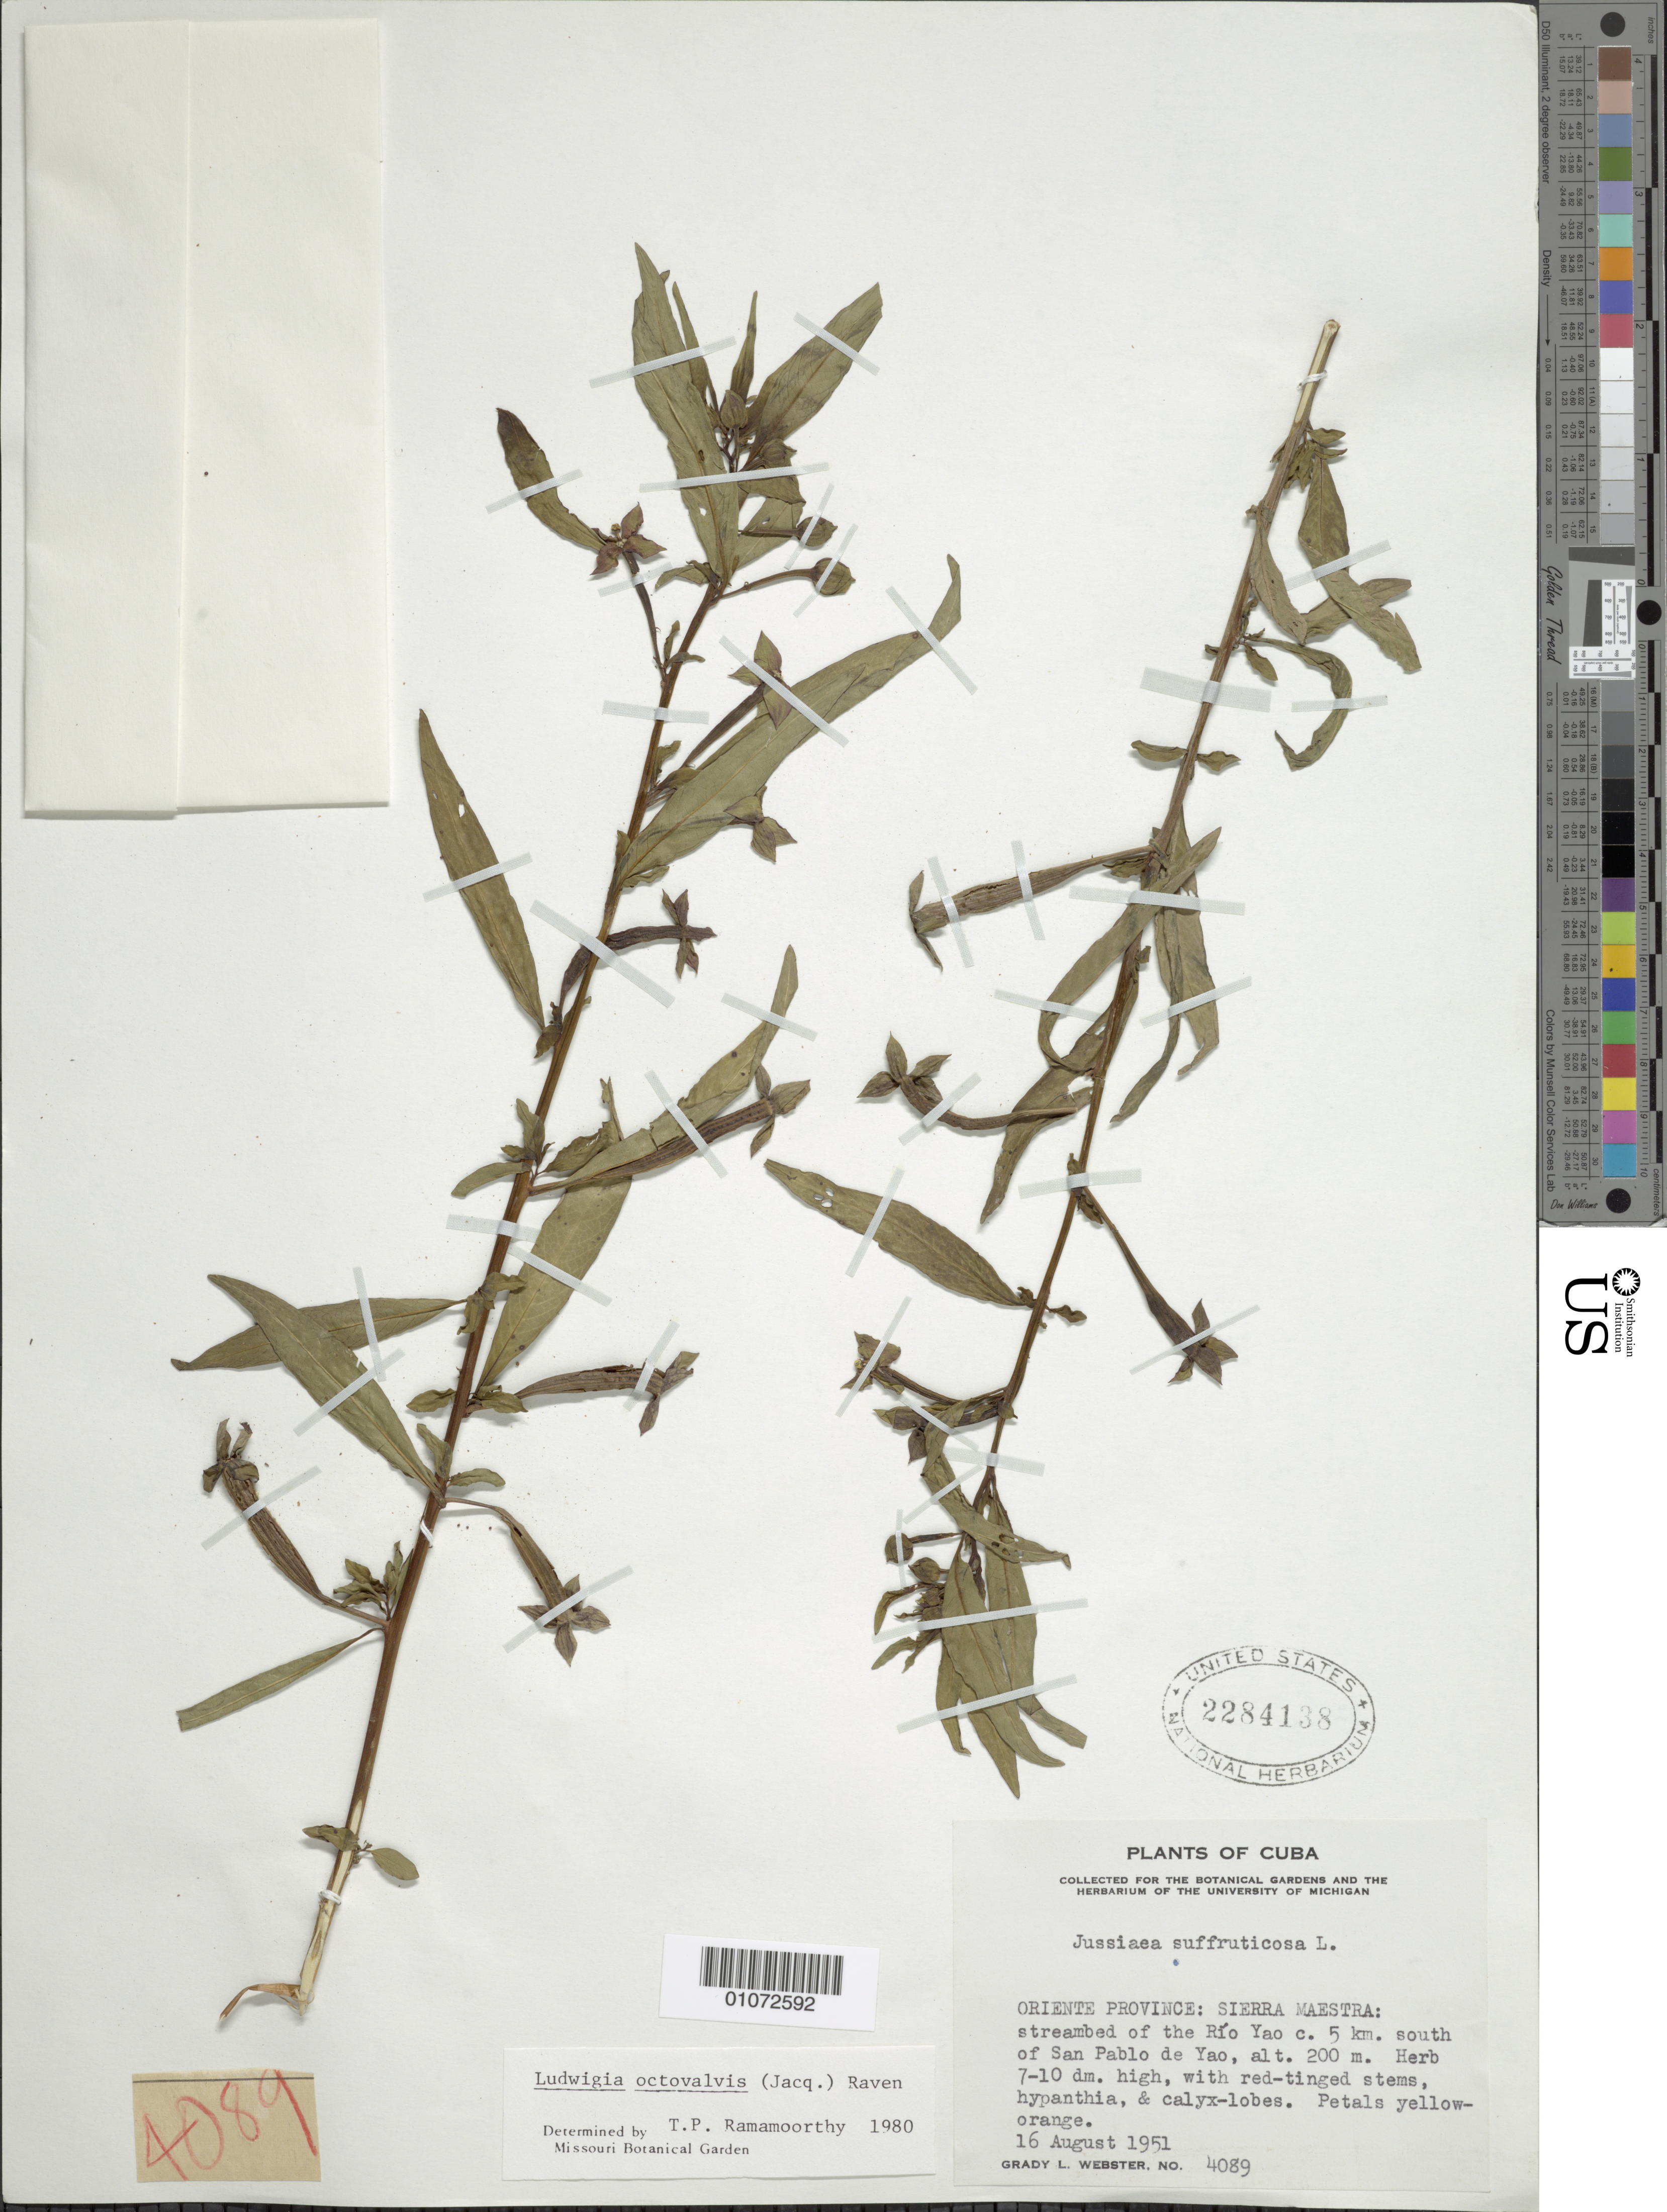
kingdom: Plantae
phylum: Tracheophyta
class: Magnoliopsida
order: Myrtales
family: Onagraceae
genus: Ludwigia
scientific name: Ludwigia octovalvis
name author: (Jacq.) P.H. Raven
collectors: G. L. Webster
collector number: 4089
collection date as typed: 16 Aug 1951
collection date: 1951-08-16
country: Cuba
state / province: Oriente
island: Cuba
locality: Sierra Maestra: streambed of the Rio Yao c 5 km south of San Pablo de Yao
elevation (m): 200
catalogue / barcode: US 2284138